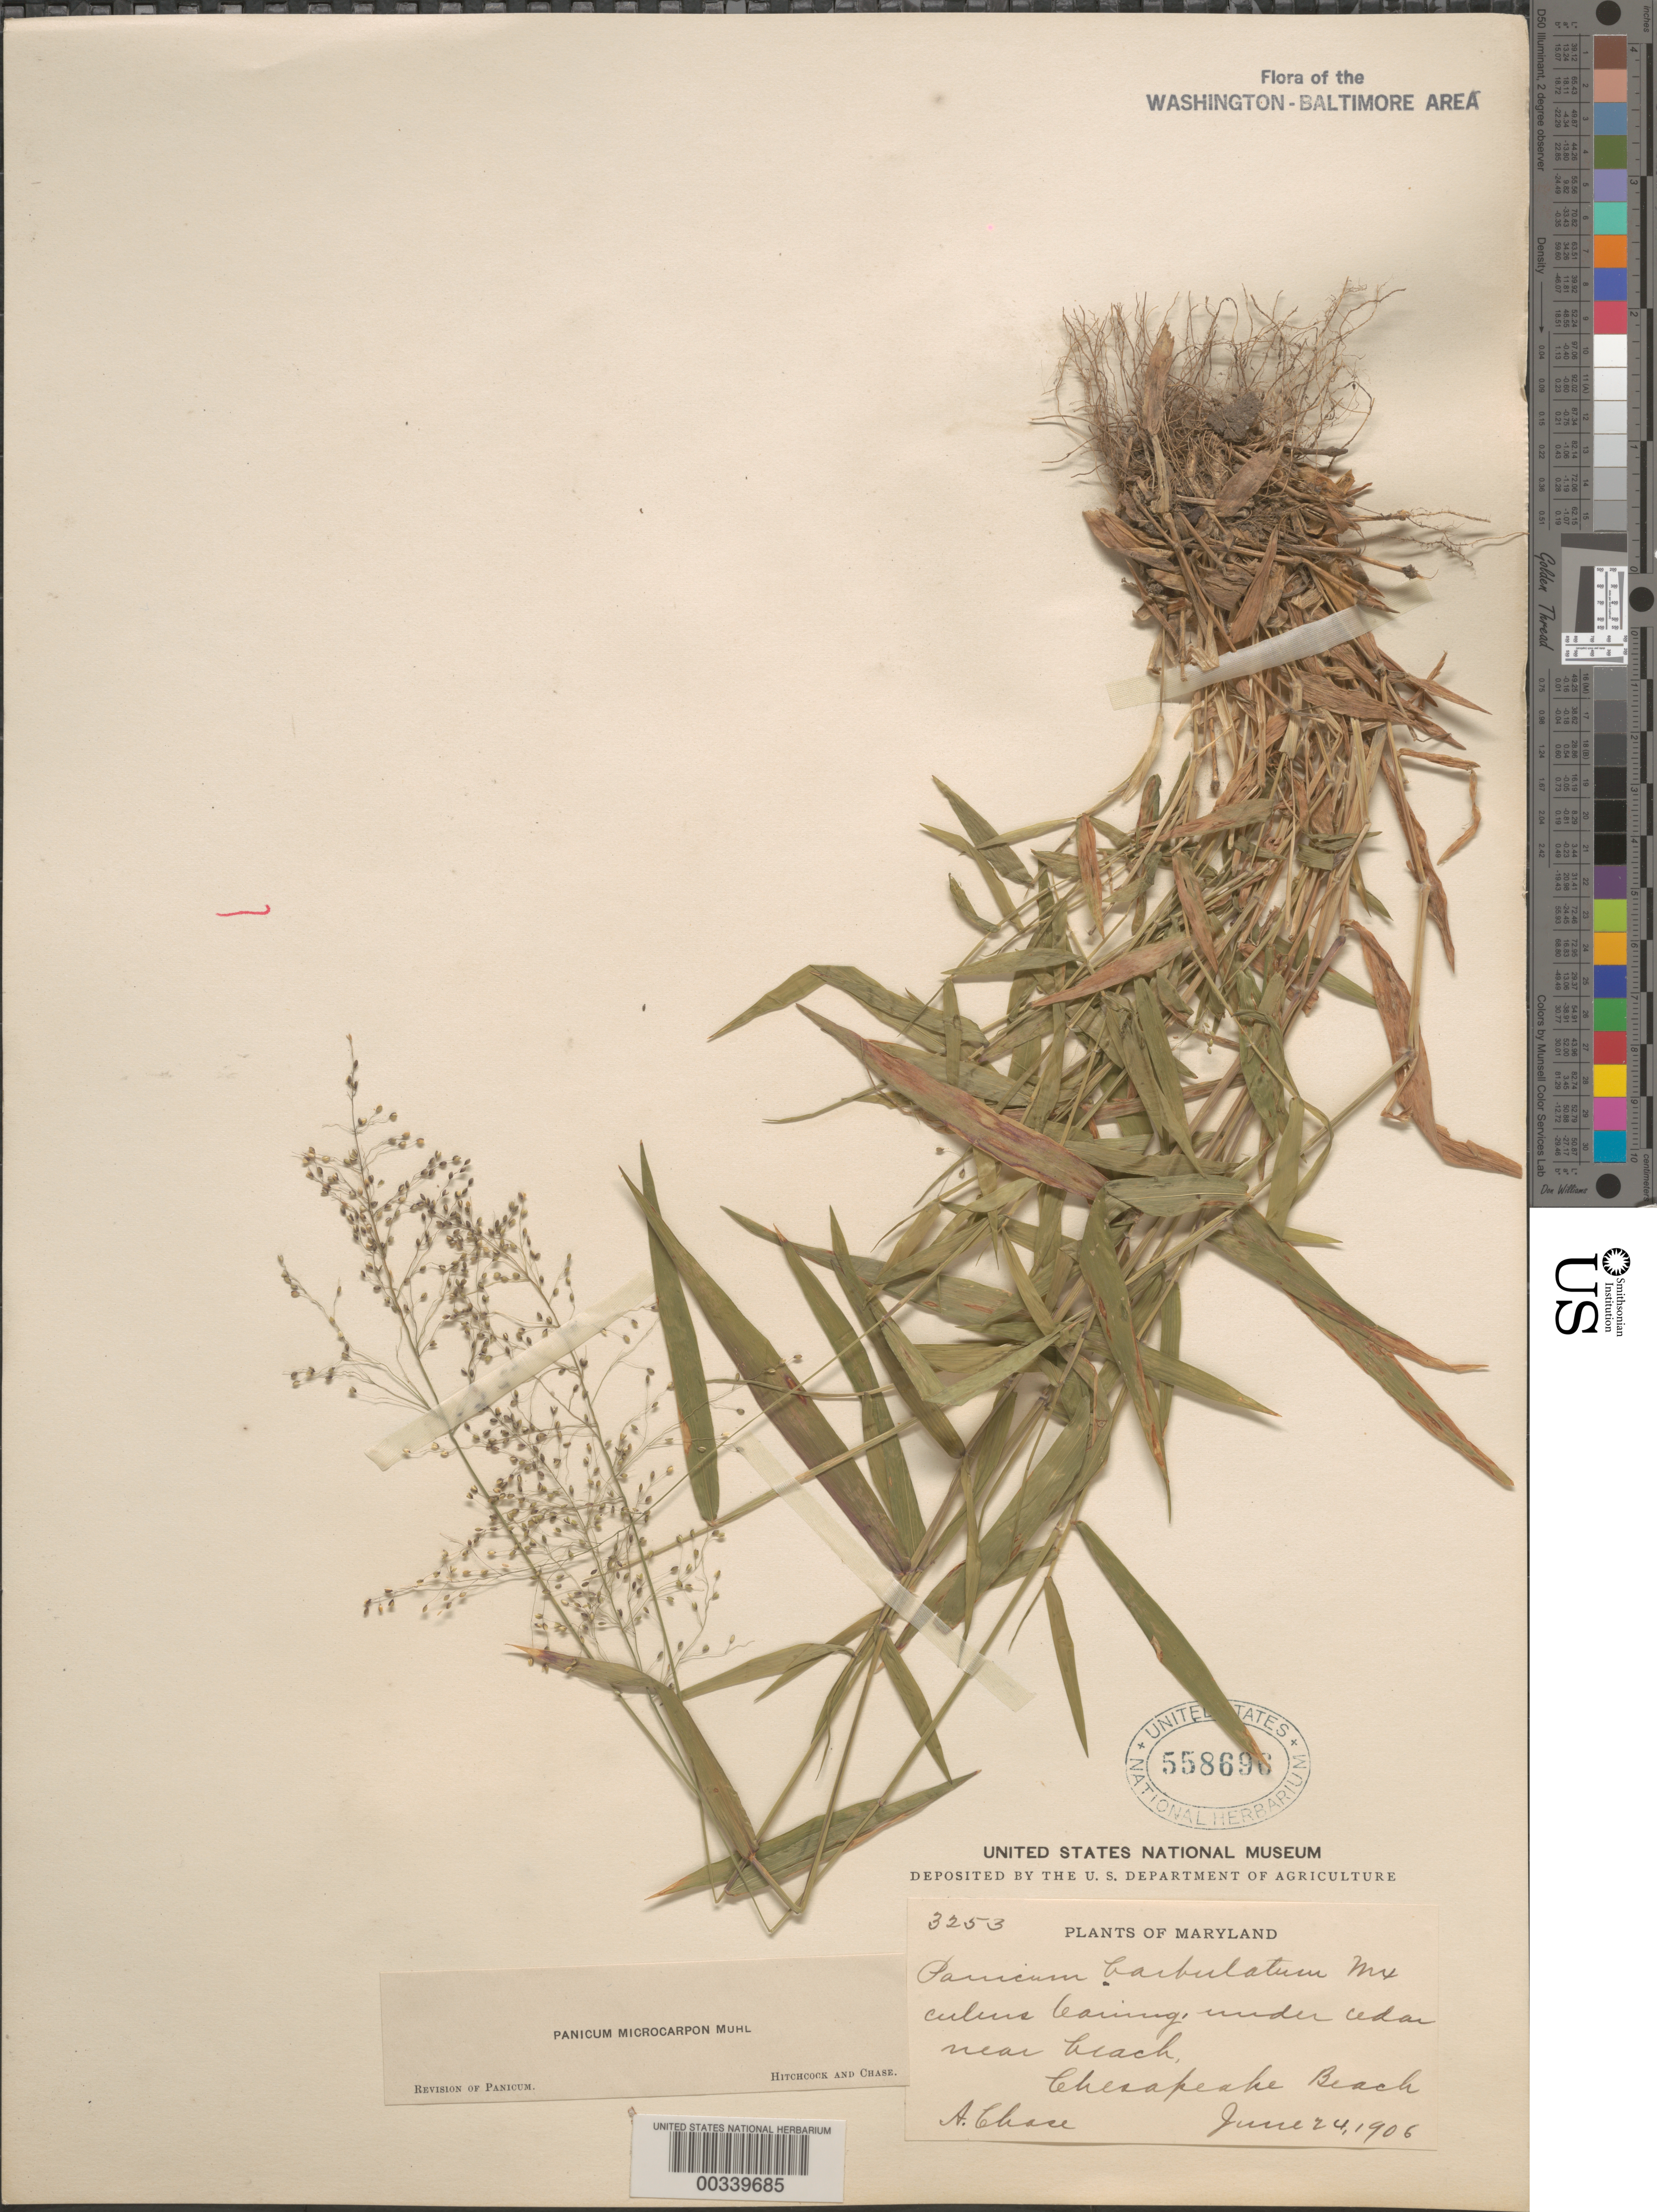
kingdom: Plantae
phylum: Tracheophyta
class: Liliopsida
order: Poales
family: Poaceae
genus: Dichanthelium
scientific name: Dichanthelium dichotomum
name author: (L.) Gould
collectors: A. Chase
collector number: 3253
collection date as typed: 24 Jun 1906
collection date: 1906-06-24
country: United States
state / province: Maryland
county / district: Calvert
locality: Chesapeake Beach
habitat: Under cedar near beach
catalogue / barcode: US 558696